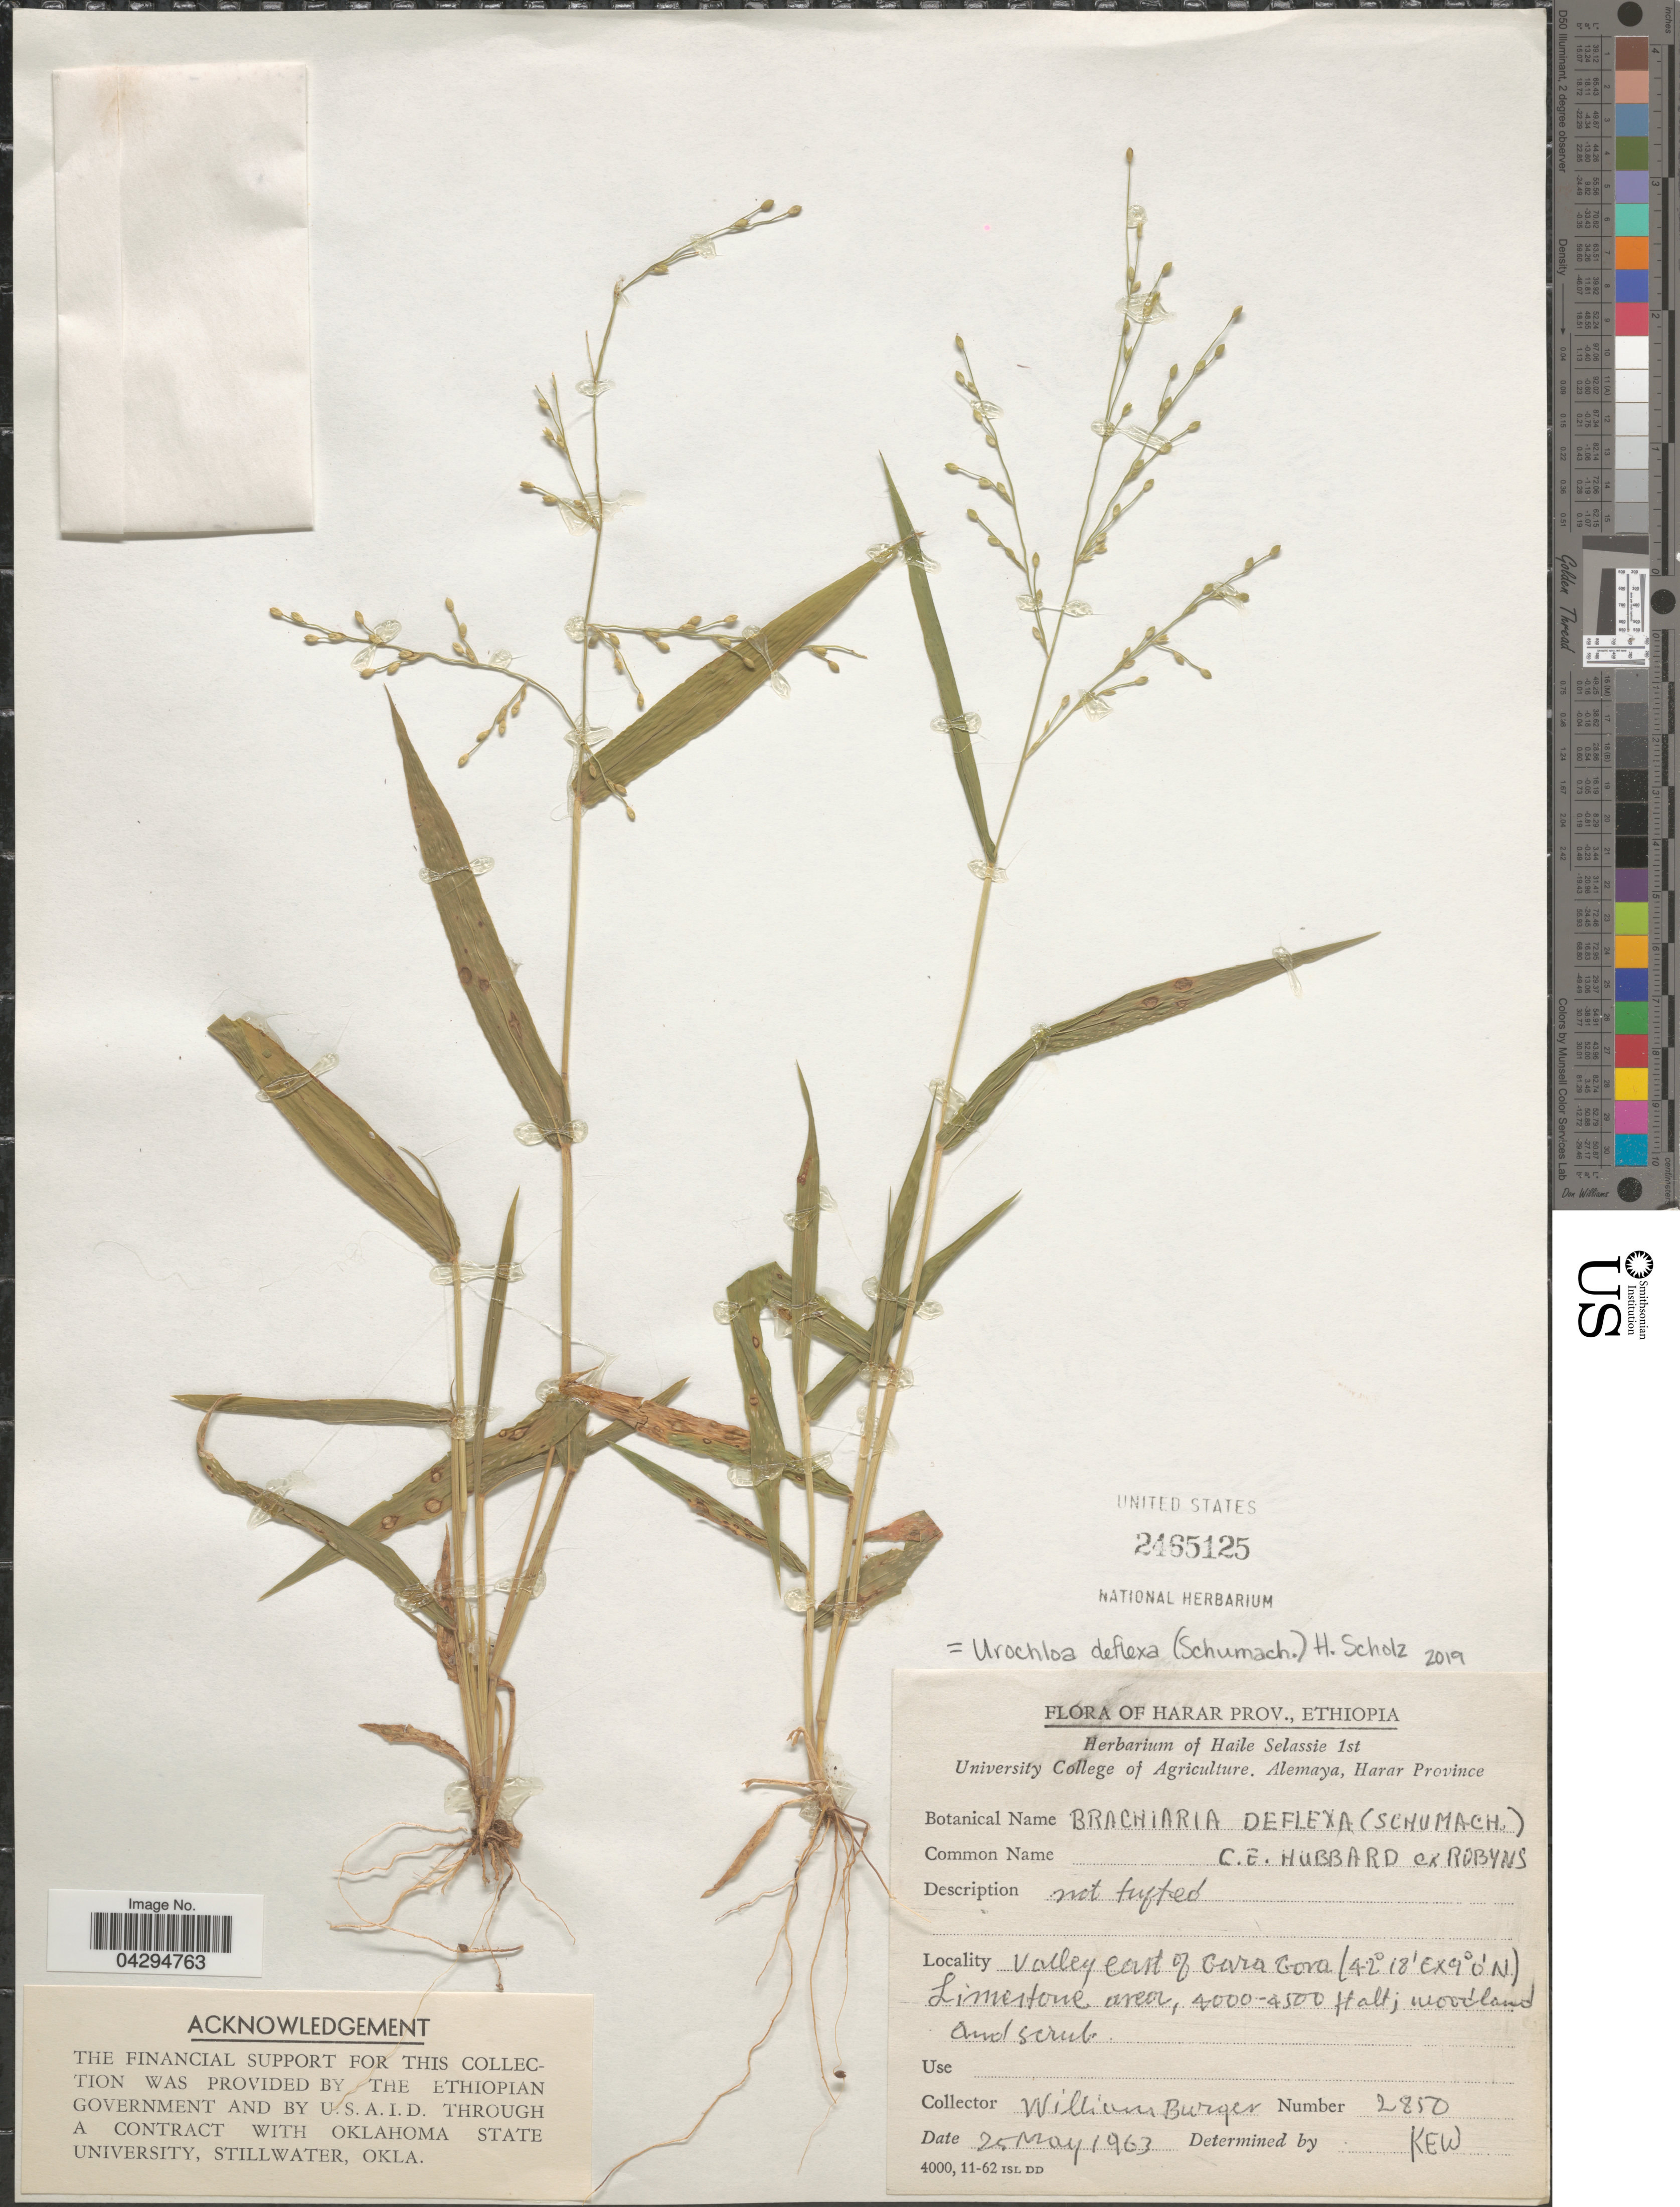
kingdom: Plantae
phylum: Tracheophyta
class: Liliopsida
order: Poales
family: Poaceae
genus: Urochloa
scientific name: Urochloa deflexa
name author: (Schumach.) H. Scholz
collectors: W. Burger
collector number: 2850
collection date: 1963-05-25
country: Ethiopia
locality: Harar Prov. Valley east of Gora Gora. Limestone area.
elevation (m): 1219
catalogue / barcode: US 2465125